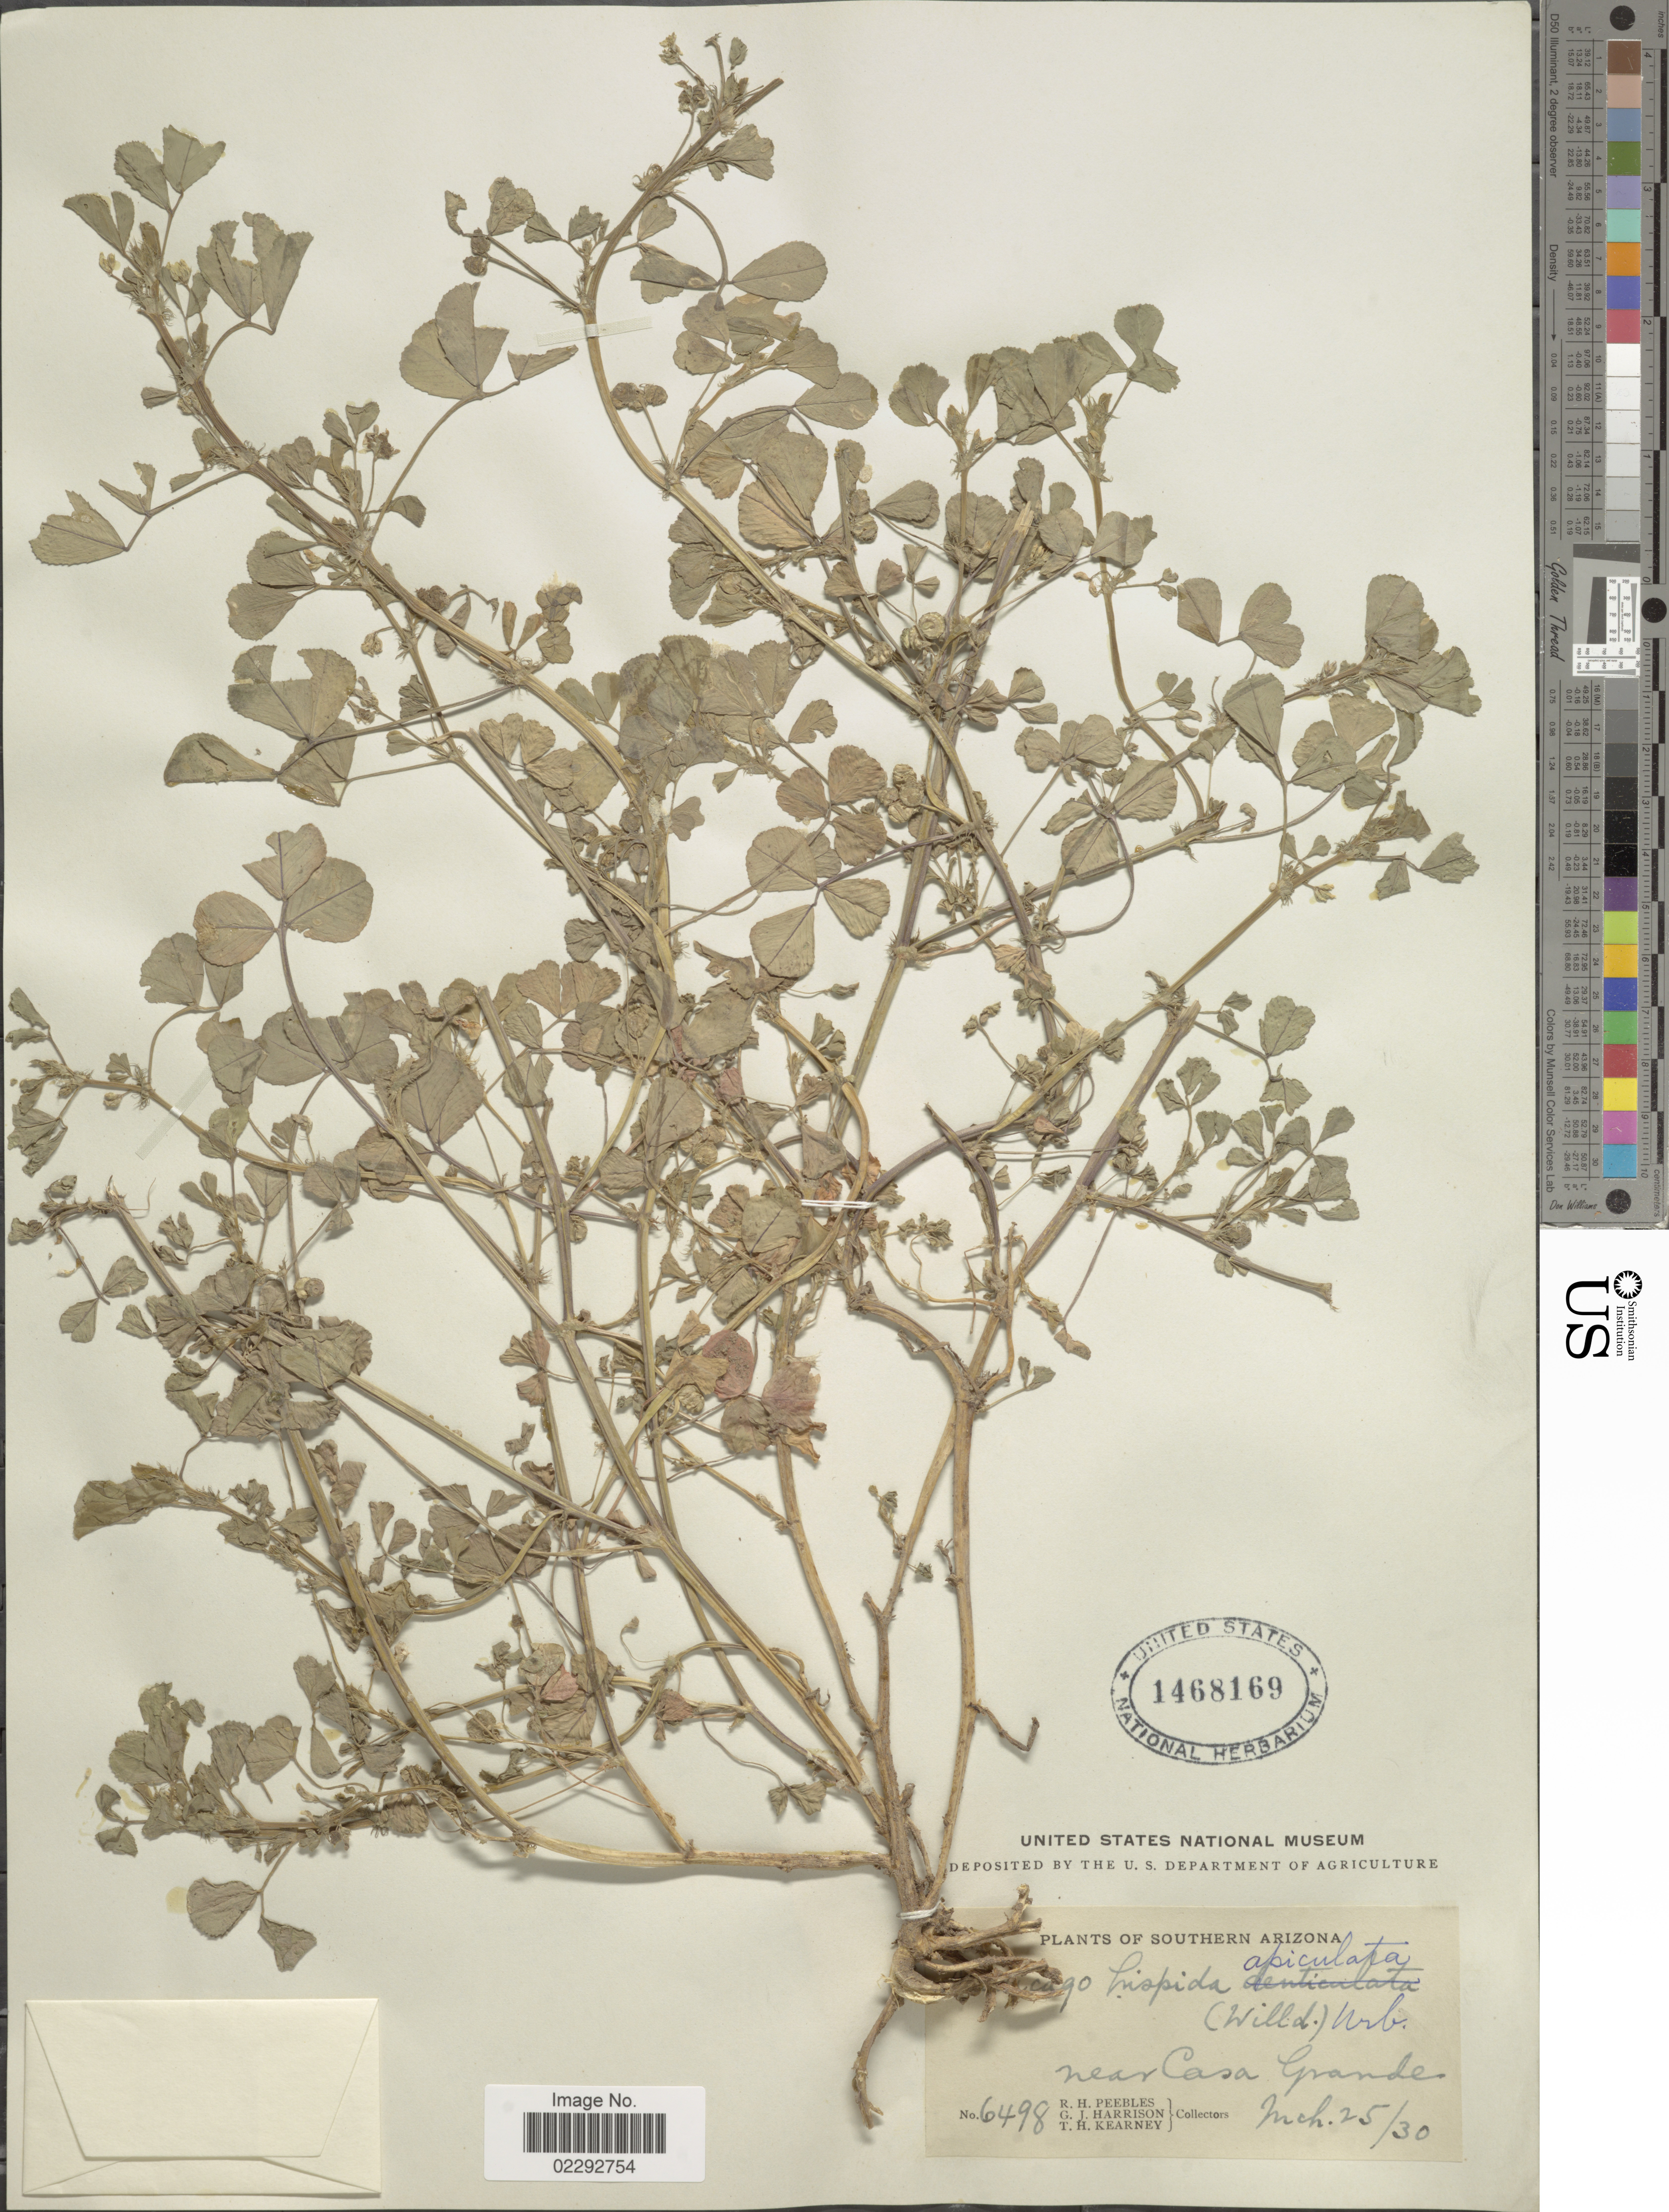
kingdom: Plantae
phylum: Tracheophyta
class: Magnoliopsida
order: Fabales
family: Fabaceae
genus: Medicago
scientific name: Medicago hispida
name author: Gaertn.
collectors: R. H. Peebles, G. J. Harrison & T. H. Kearney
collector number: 6498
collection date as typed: Transcribed d/m/y: 25/3/30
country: United States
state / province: Arizona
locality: Southern Arizona. near Casa Grande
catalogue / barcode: US 1468169